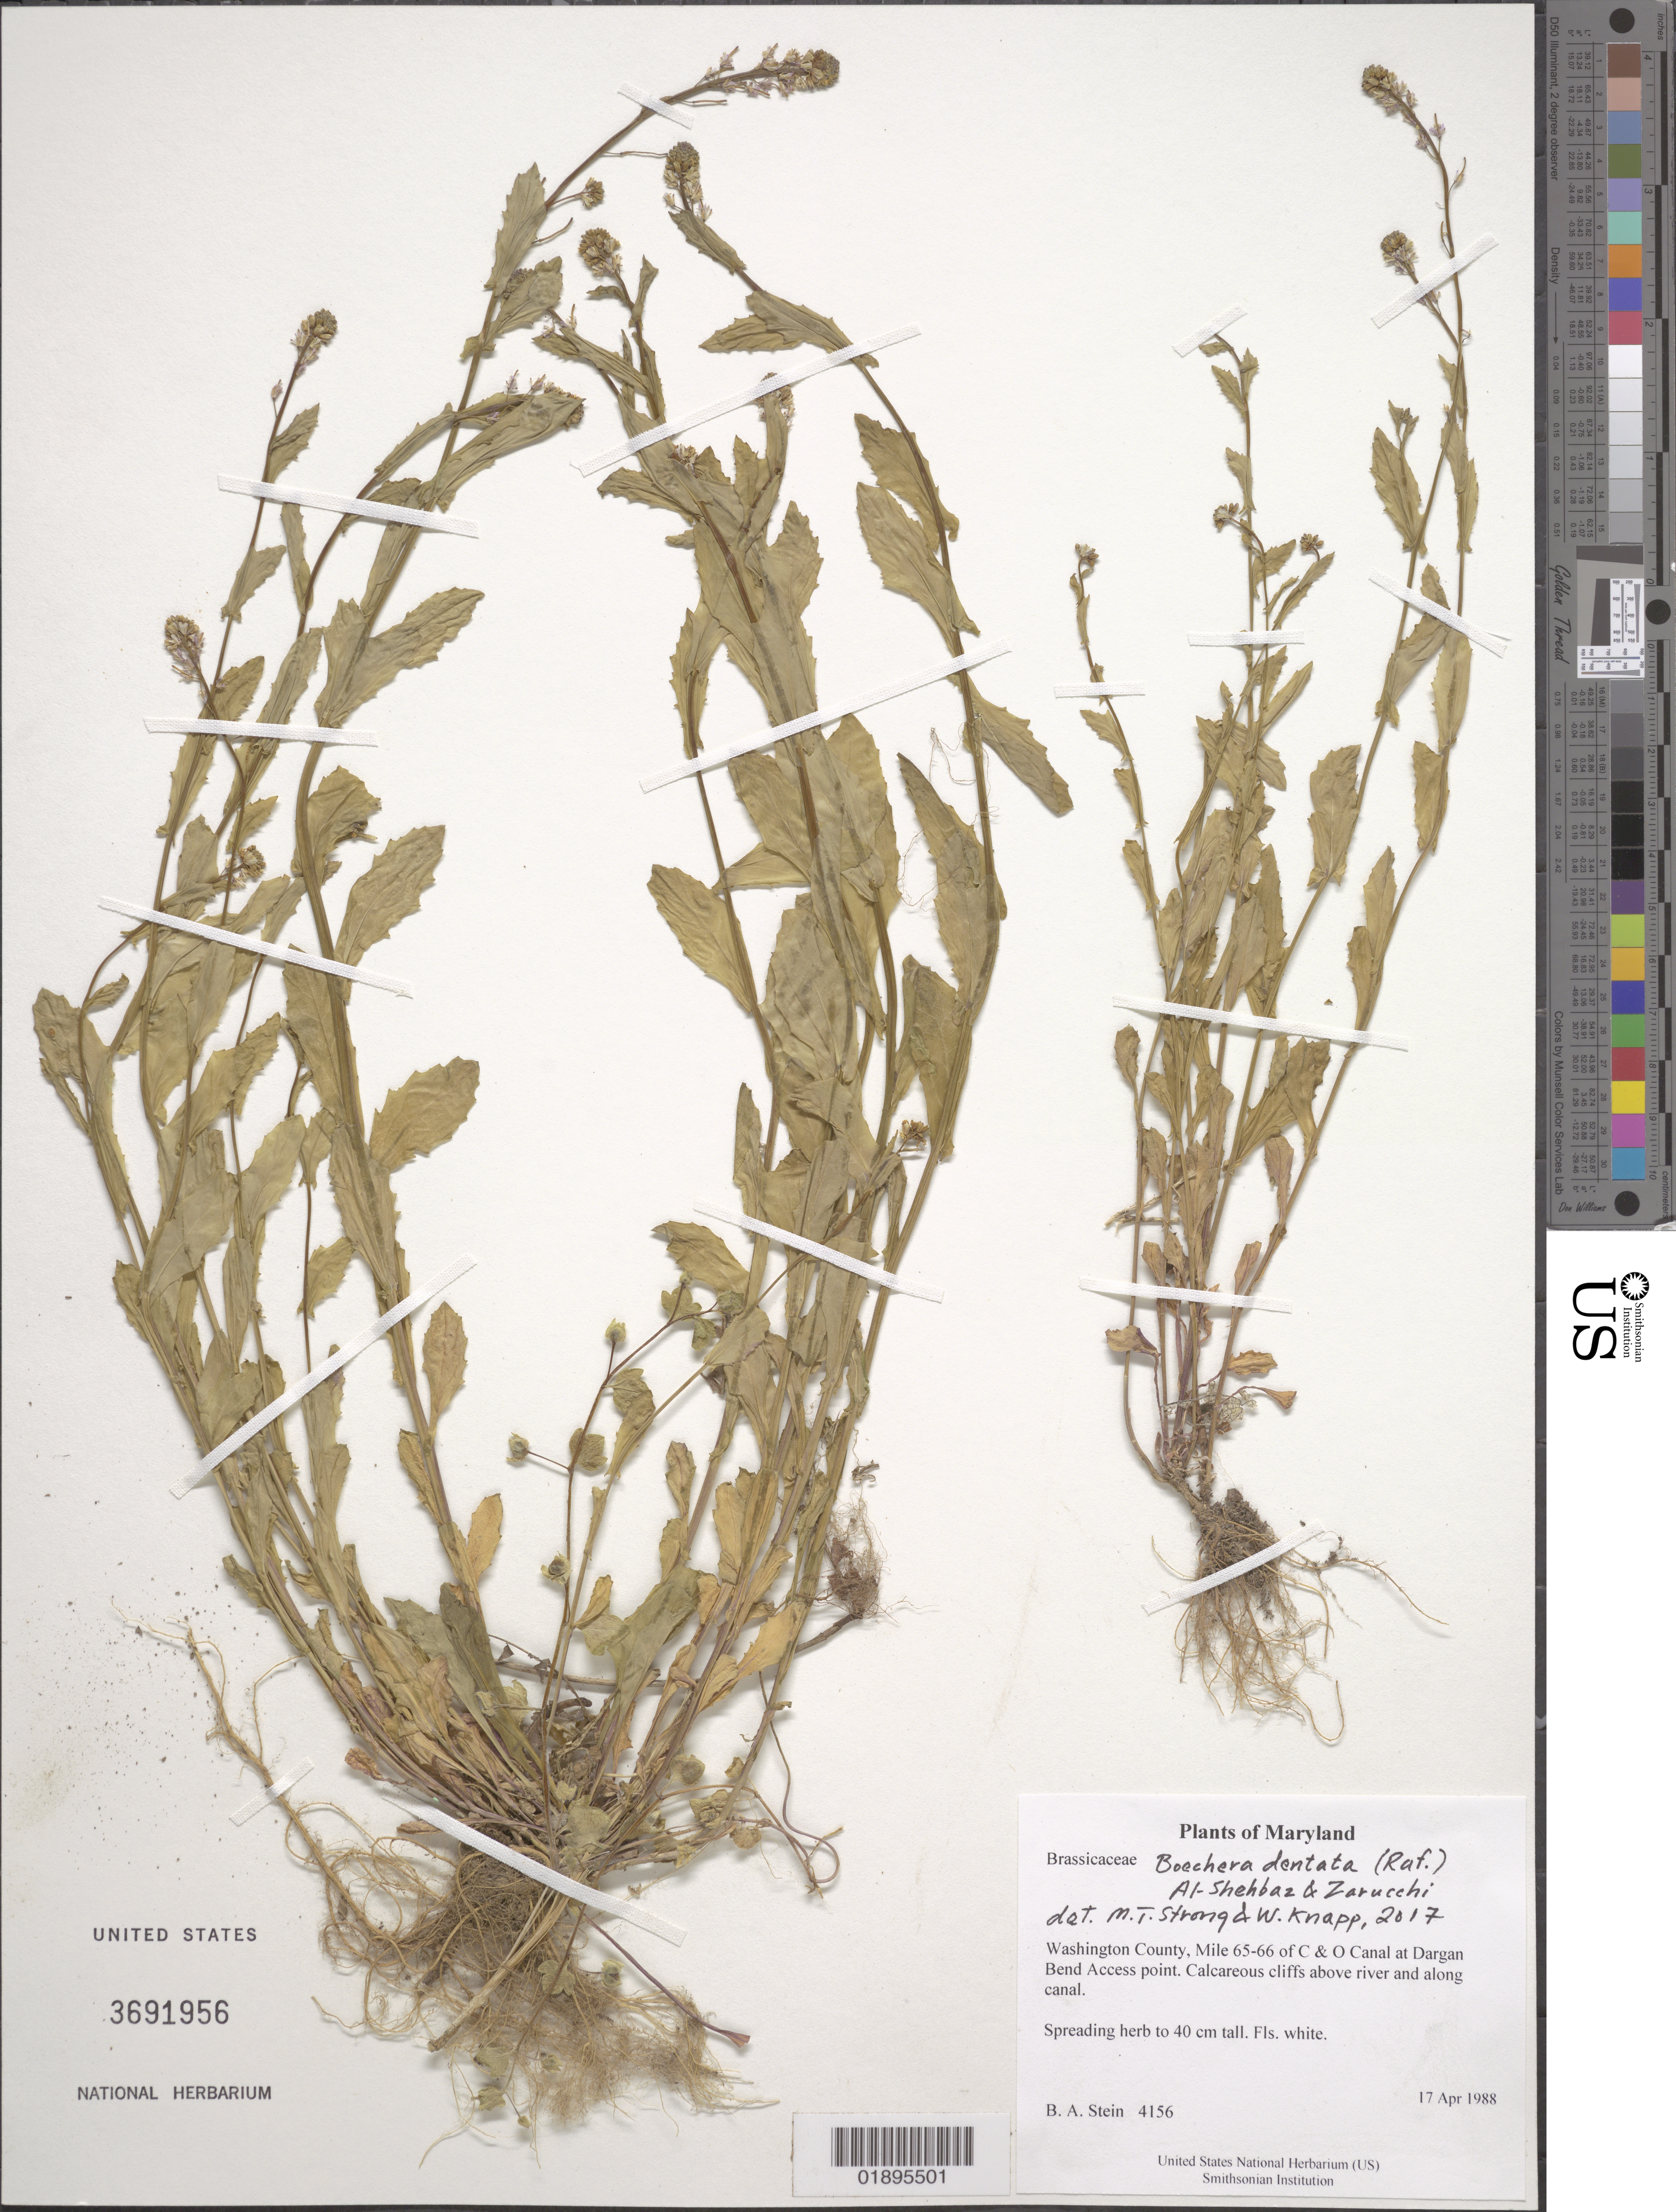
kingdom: Plantae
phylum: Tracheophyta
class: Magnoliopsida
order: Brassicales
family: Brassicaceae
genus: Boechera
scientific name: Boechera dentata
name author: (Raf.) Al-Shehbaz & Zarucchi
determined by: Strong, Mark T.; Knapp, W. M.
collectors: B. A. Stein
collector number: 4156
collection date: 1988-04-17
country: United States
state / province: Maryland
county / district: Washington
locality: Mile 65-66 of C & O Canal at Dargan Bend Access point.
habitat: Calcareous cliffs above river and along canal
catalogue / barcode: US 3691956